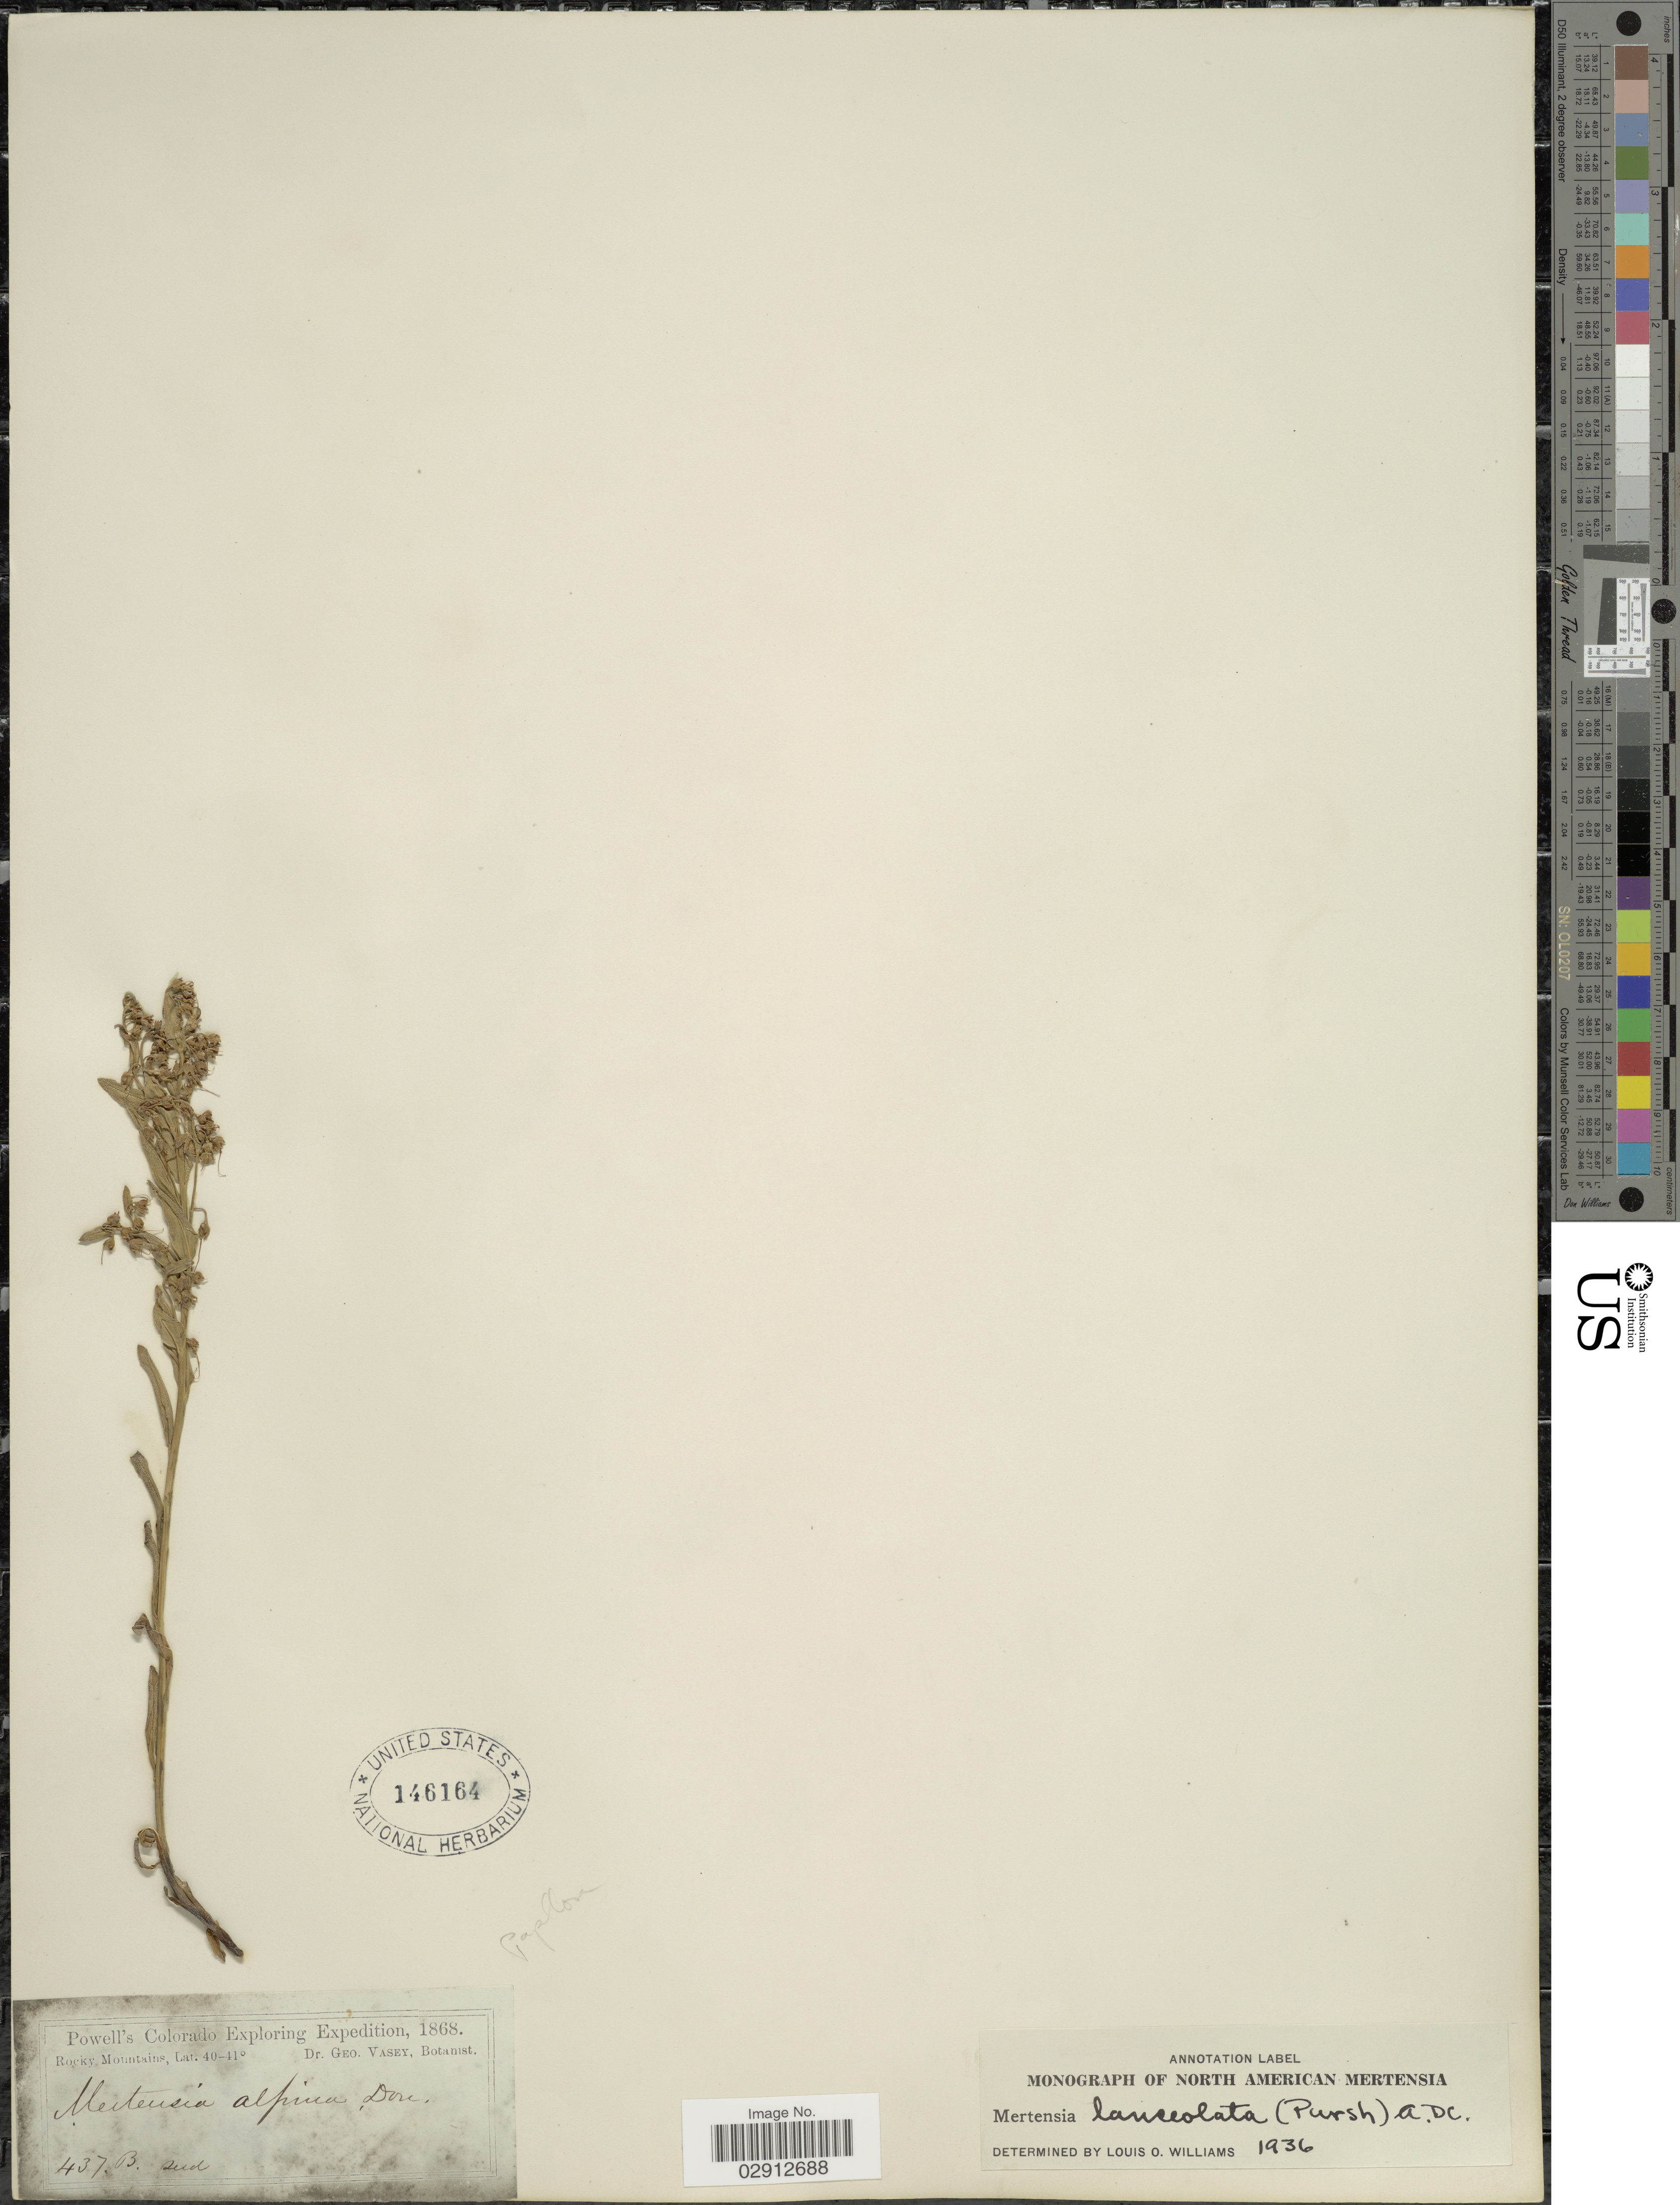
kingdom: Plantae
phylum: Tracheophyta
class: Magnoliopsida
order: Boraginales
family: Boraginaceae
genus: Mertensia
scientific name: Mertensia lanceolata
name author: (Pursh) DC. ex A. DC.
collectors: G. Vasey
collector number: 437B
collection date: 1868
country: United States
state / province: Colorado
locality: Rocky Mountains.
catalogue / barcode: US 146164